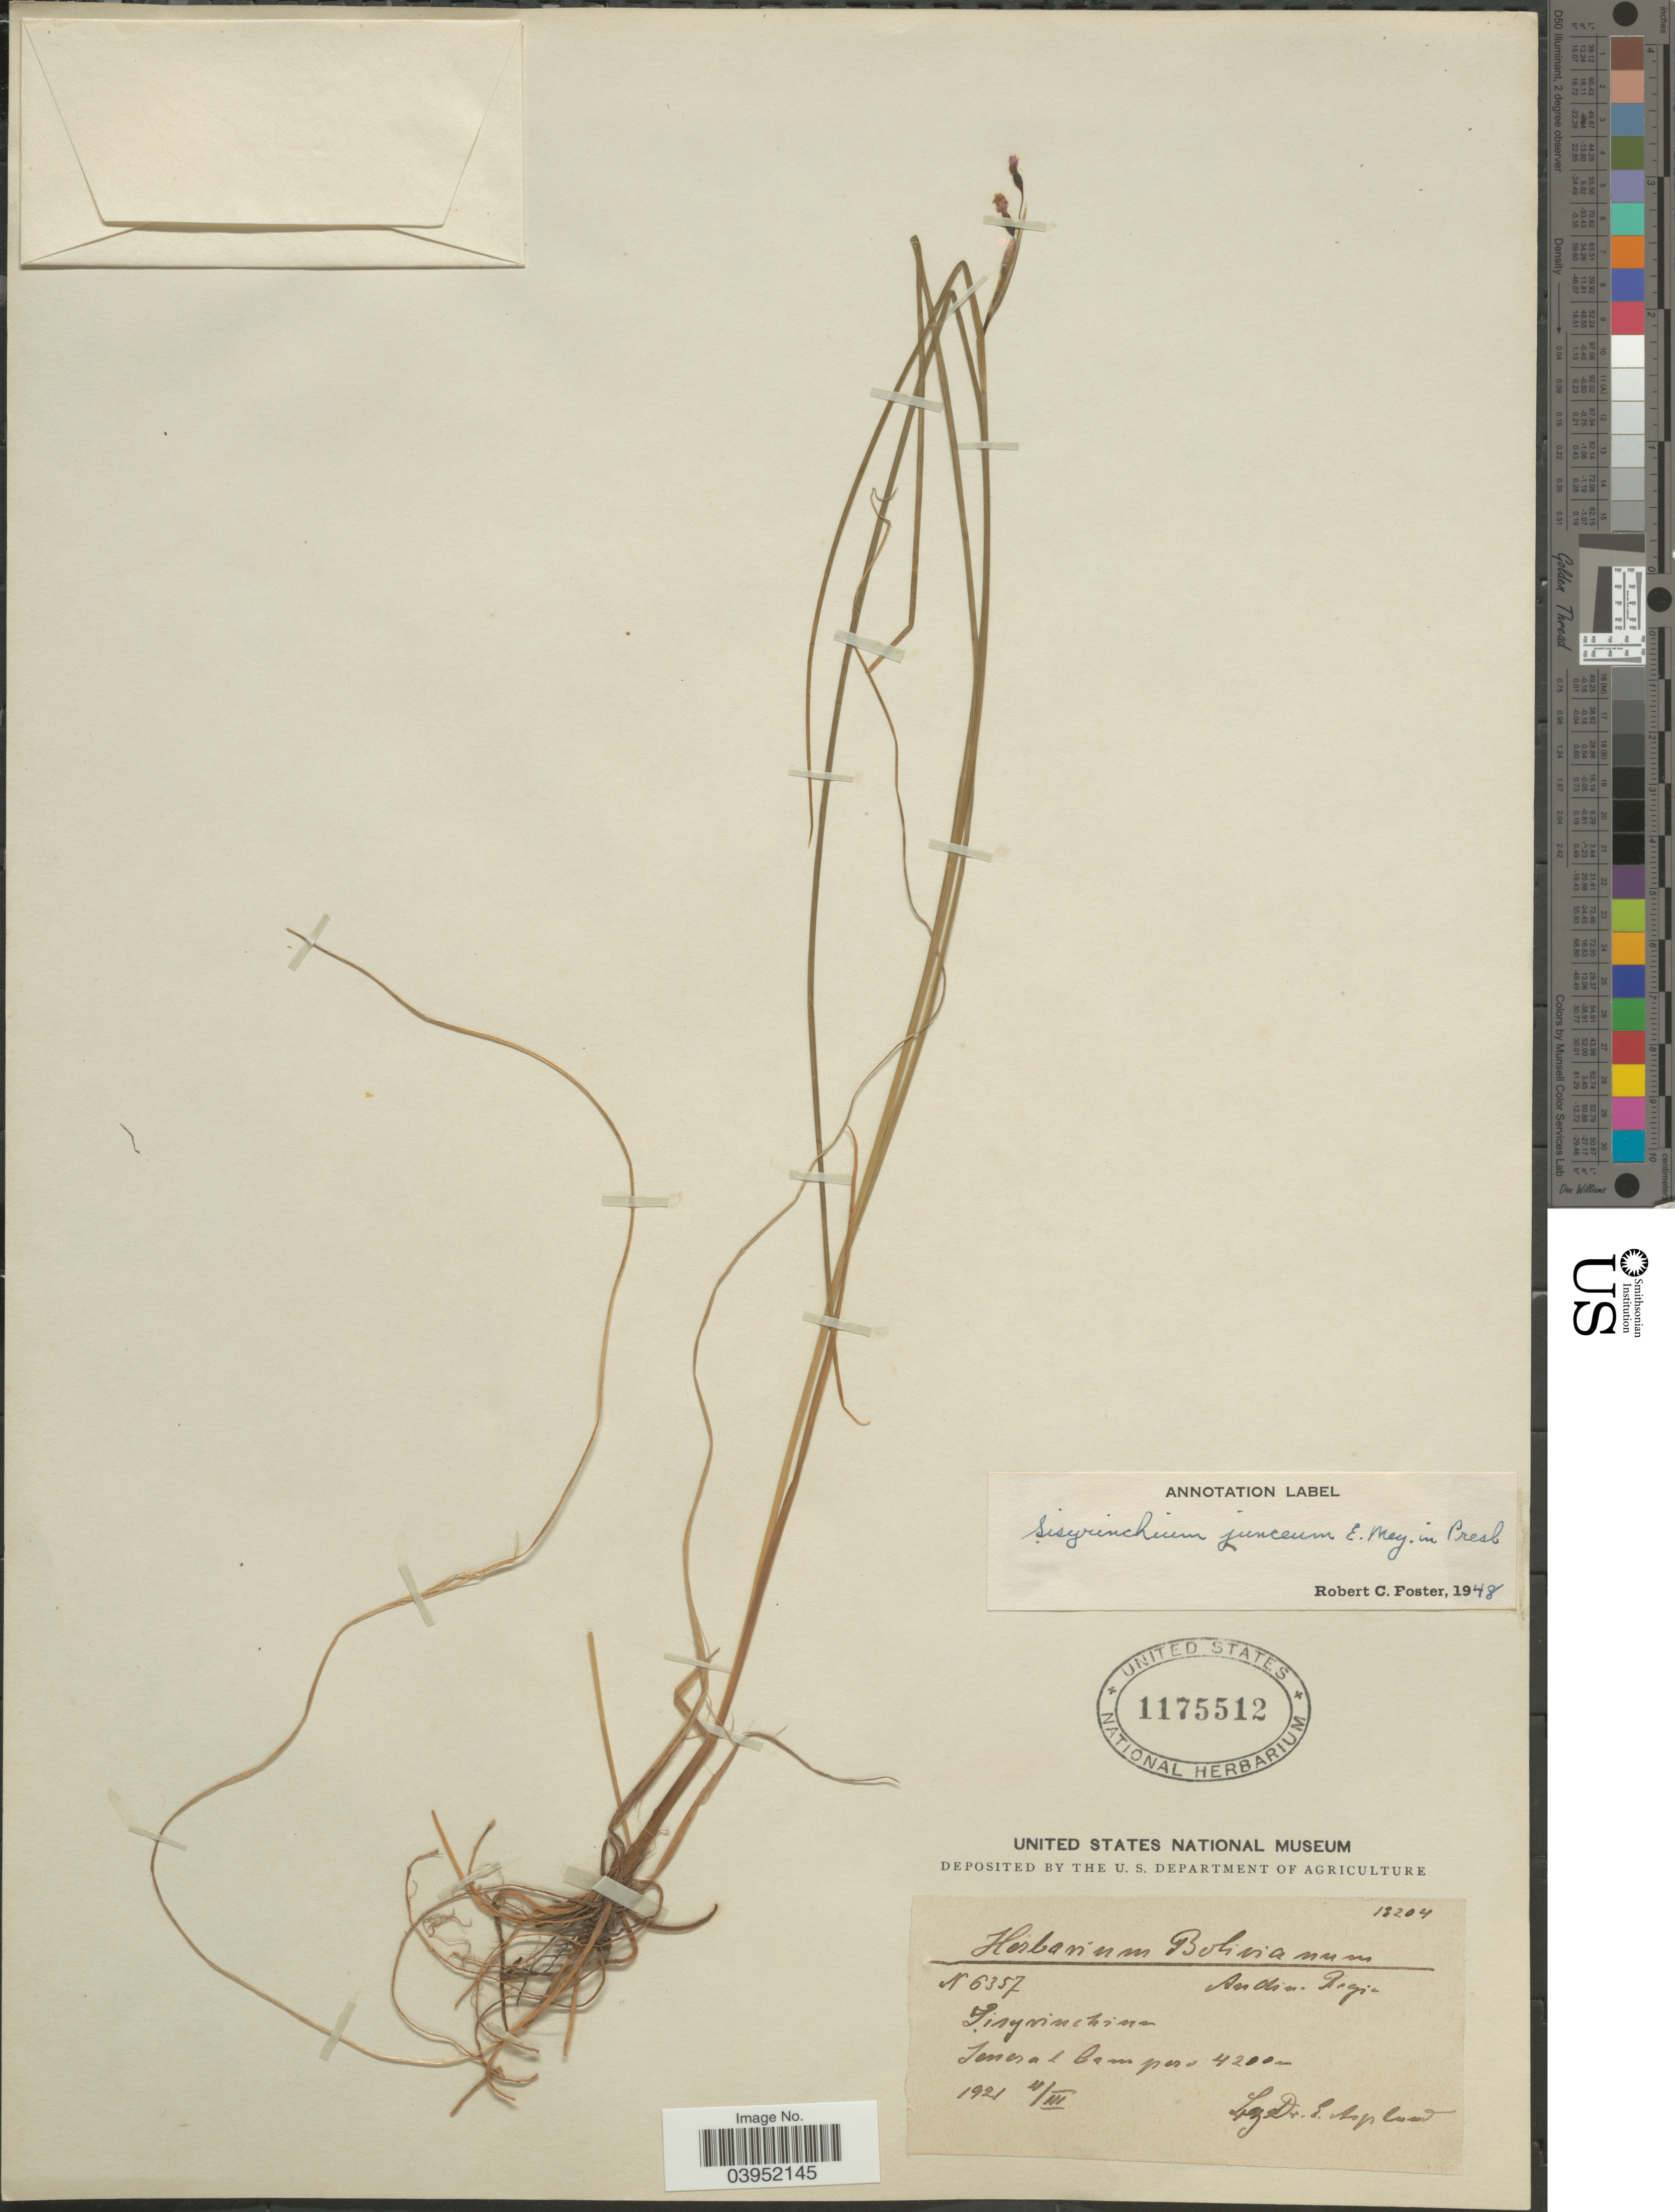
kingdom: Plantae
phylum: Tracheophyta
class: Liliopsida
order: Asparagales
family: Iridaceae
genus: Sisyrinchium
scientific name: Sisyrinchium junceum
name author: E. Mey. ex C. Presl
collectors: E. Asplund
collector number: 6357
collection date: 1921-03-11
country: Bolivia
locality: Andine Region. Teneral Campero.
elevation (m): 4200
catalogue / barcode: US 1175512